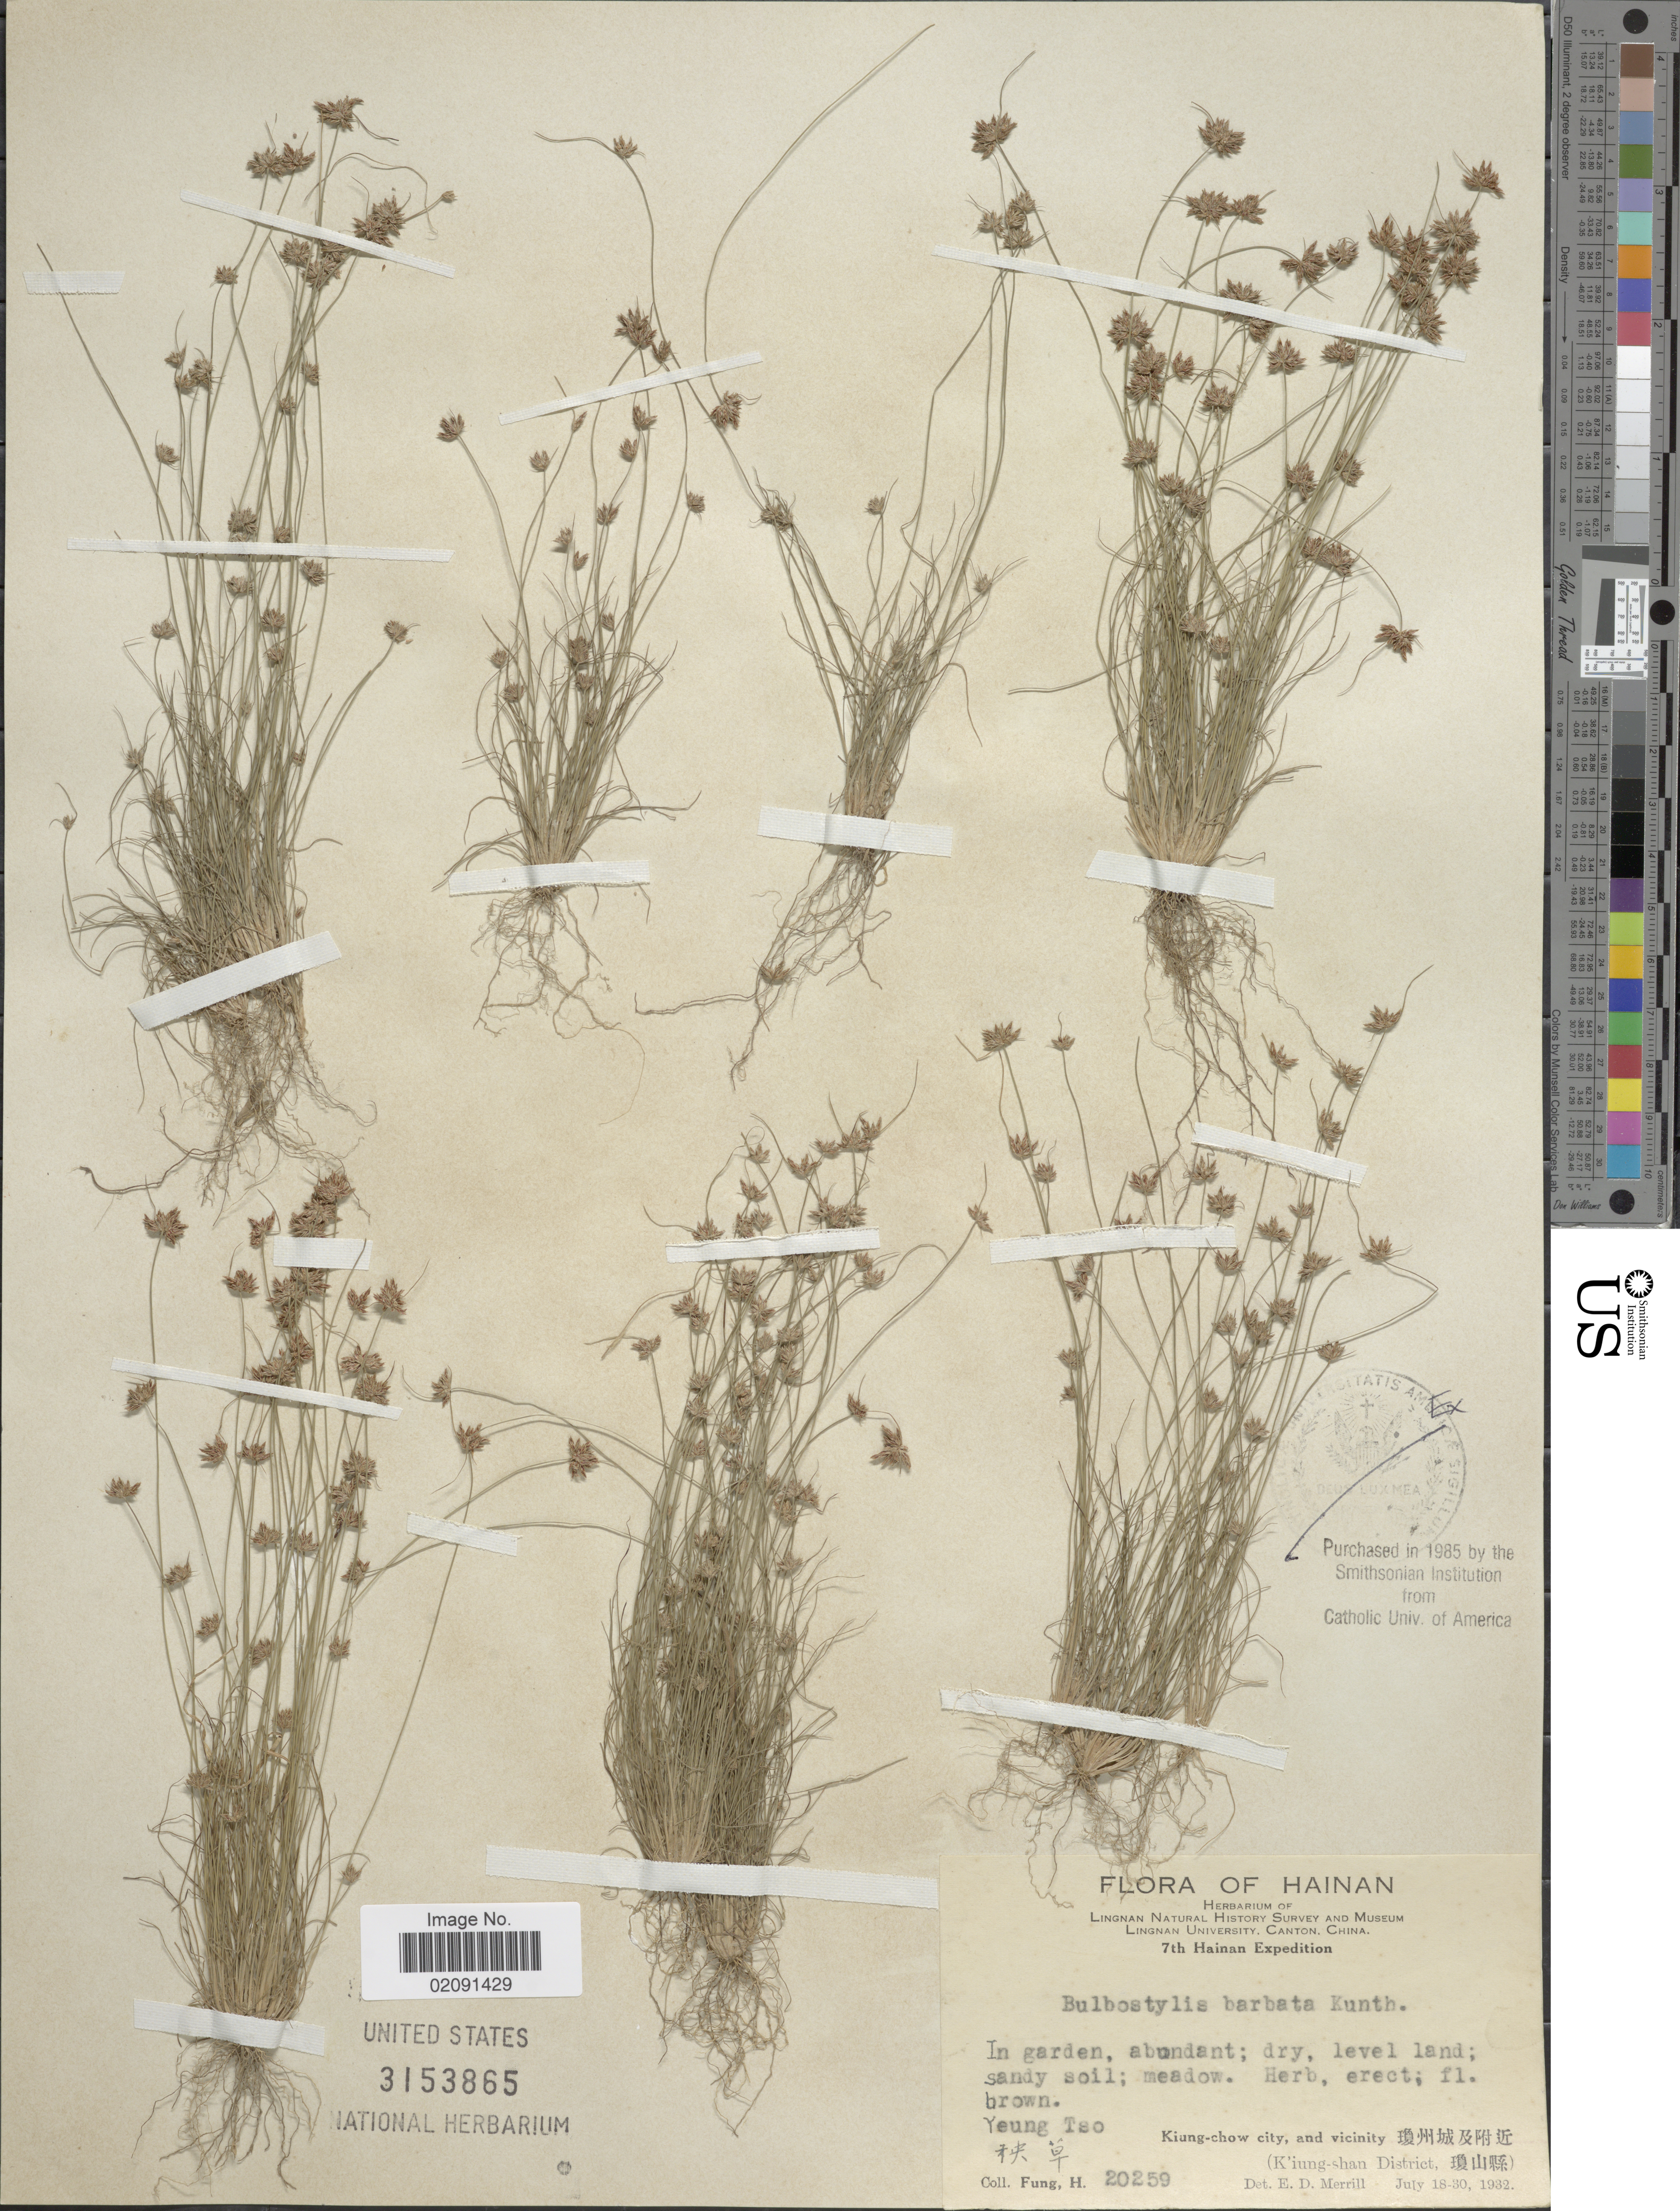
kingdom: Plantae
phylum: Tracheophyta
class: Liliopsida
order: Poales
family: Cyperaceae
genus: Bulbostylis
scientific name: Bulbostylis barbata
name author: (Rottb.) C.B. Clarke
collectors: H. Fung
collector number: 20259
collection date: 1932-07-18/1932-07-30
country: China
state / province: Hainan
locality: In garden, Yeung Tso, Kiung-chow city, and vicinity (K'iung-shan District).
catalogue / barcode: US 3153865